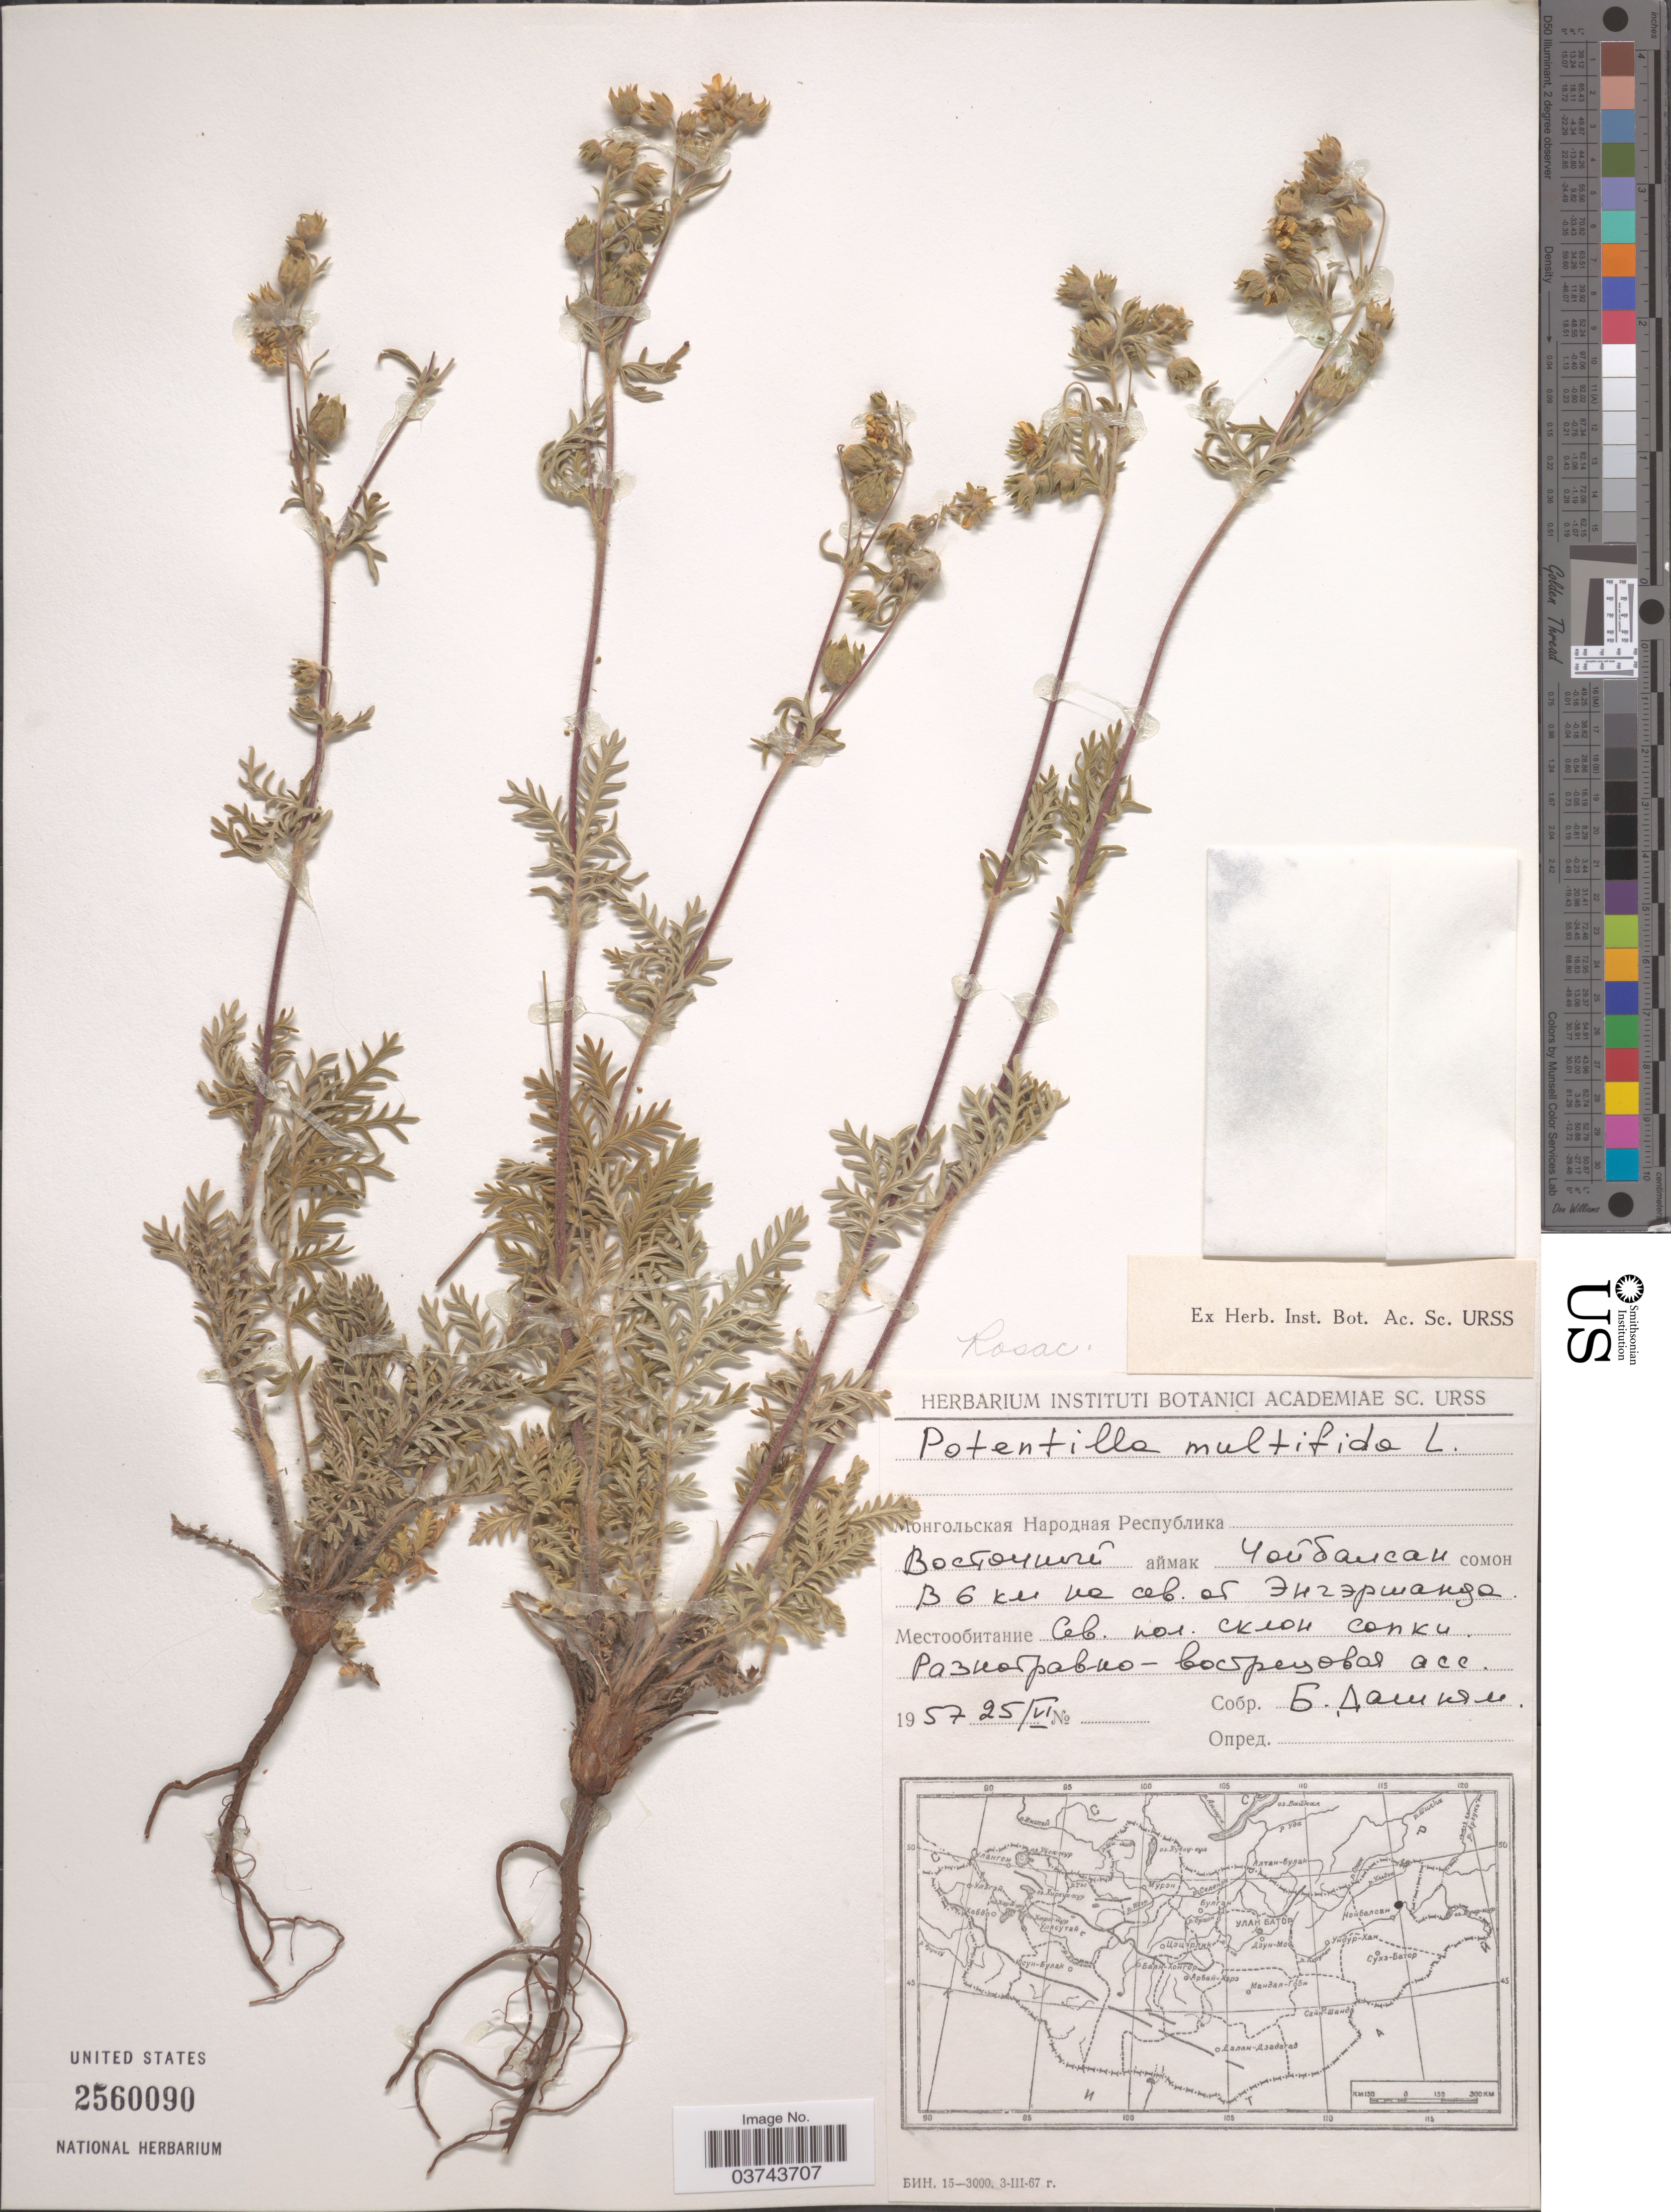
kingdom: Plantae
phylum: Tracheophyta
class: Magnoliopsida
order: Rosales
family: Rosaceae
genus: Potentilla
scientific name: Potentilla multifida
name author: L.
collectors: X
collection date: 1957-06-25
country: Mongolia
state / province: Dornod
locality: Choibalsan, 6 km N from Engershand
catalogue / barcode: US 2560090